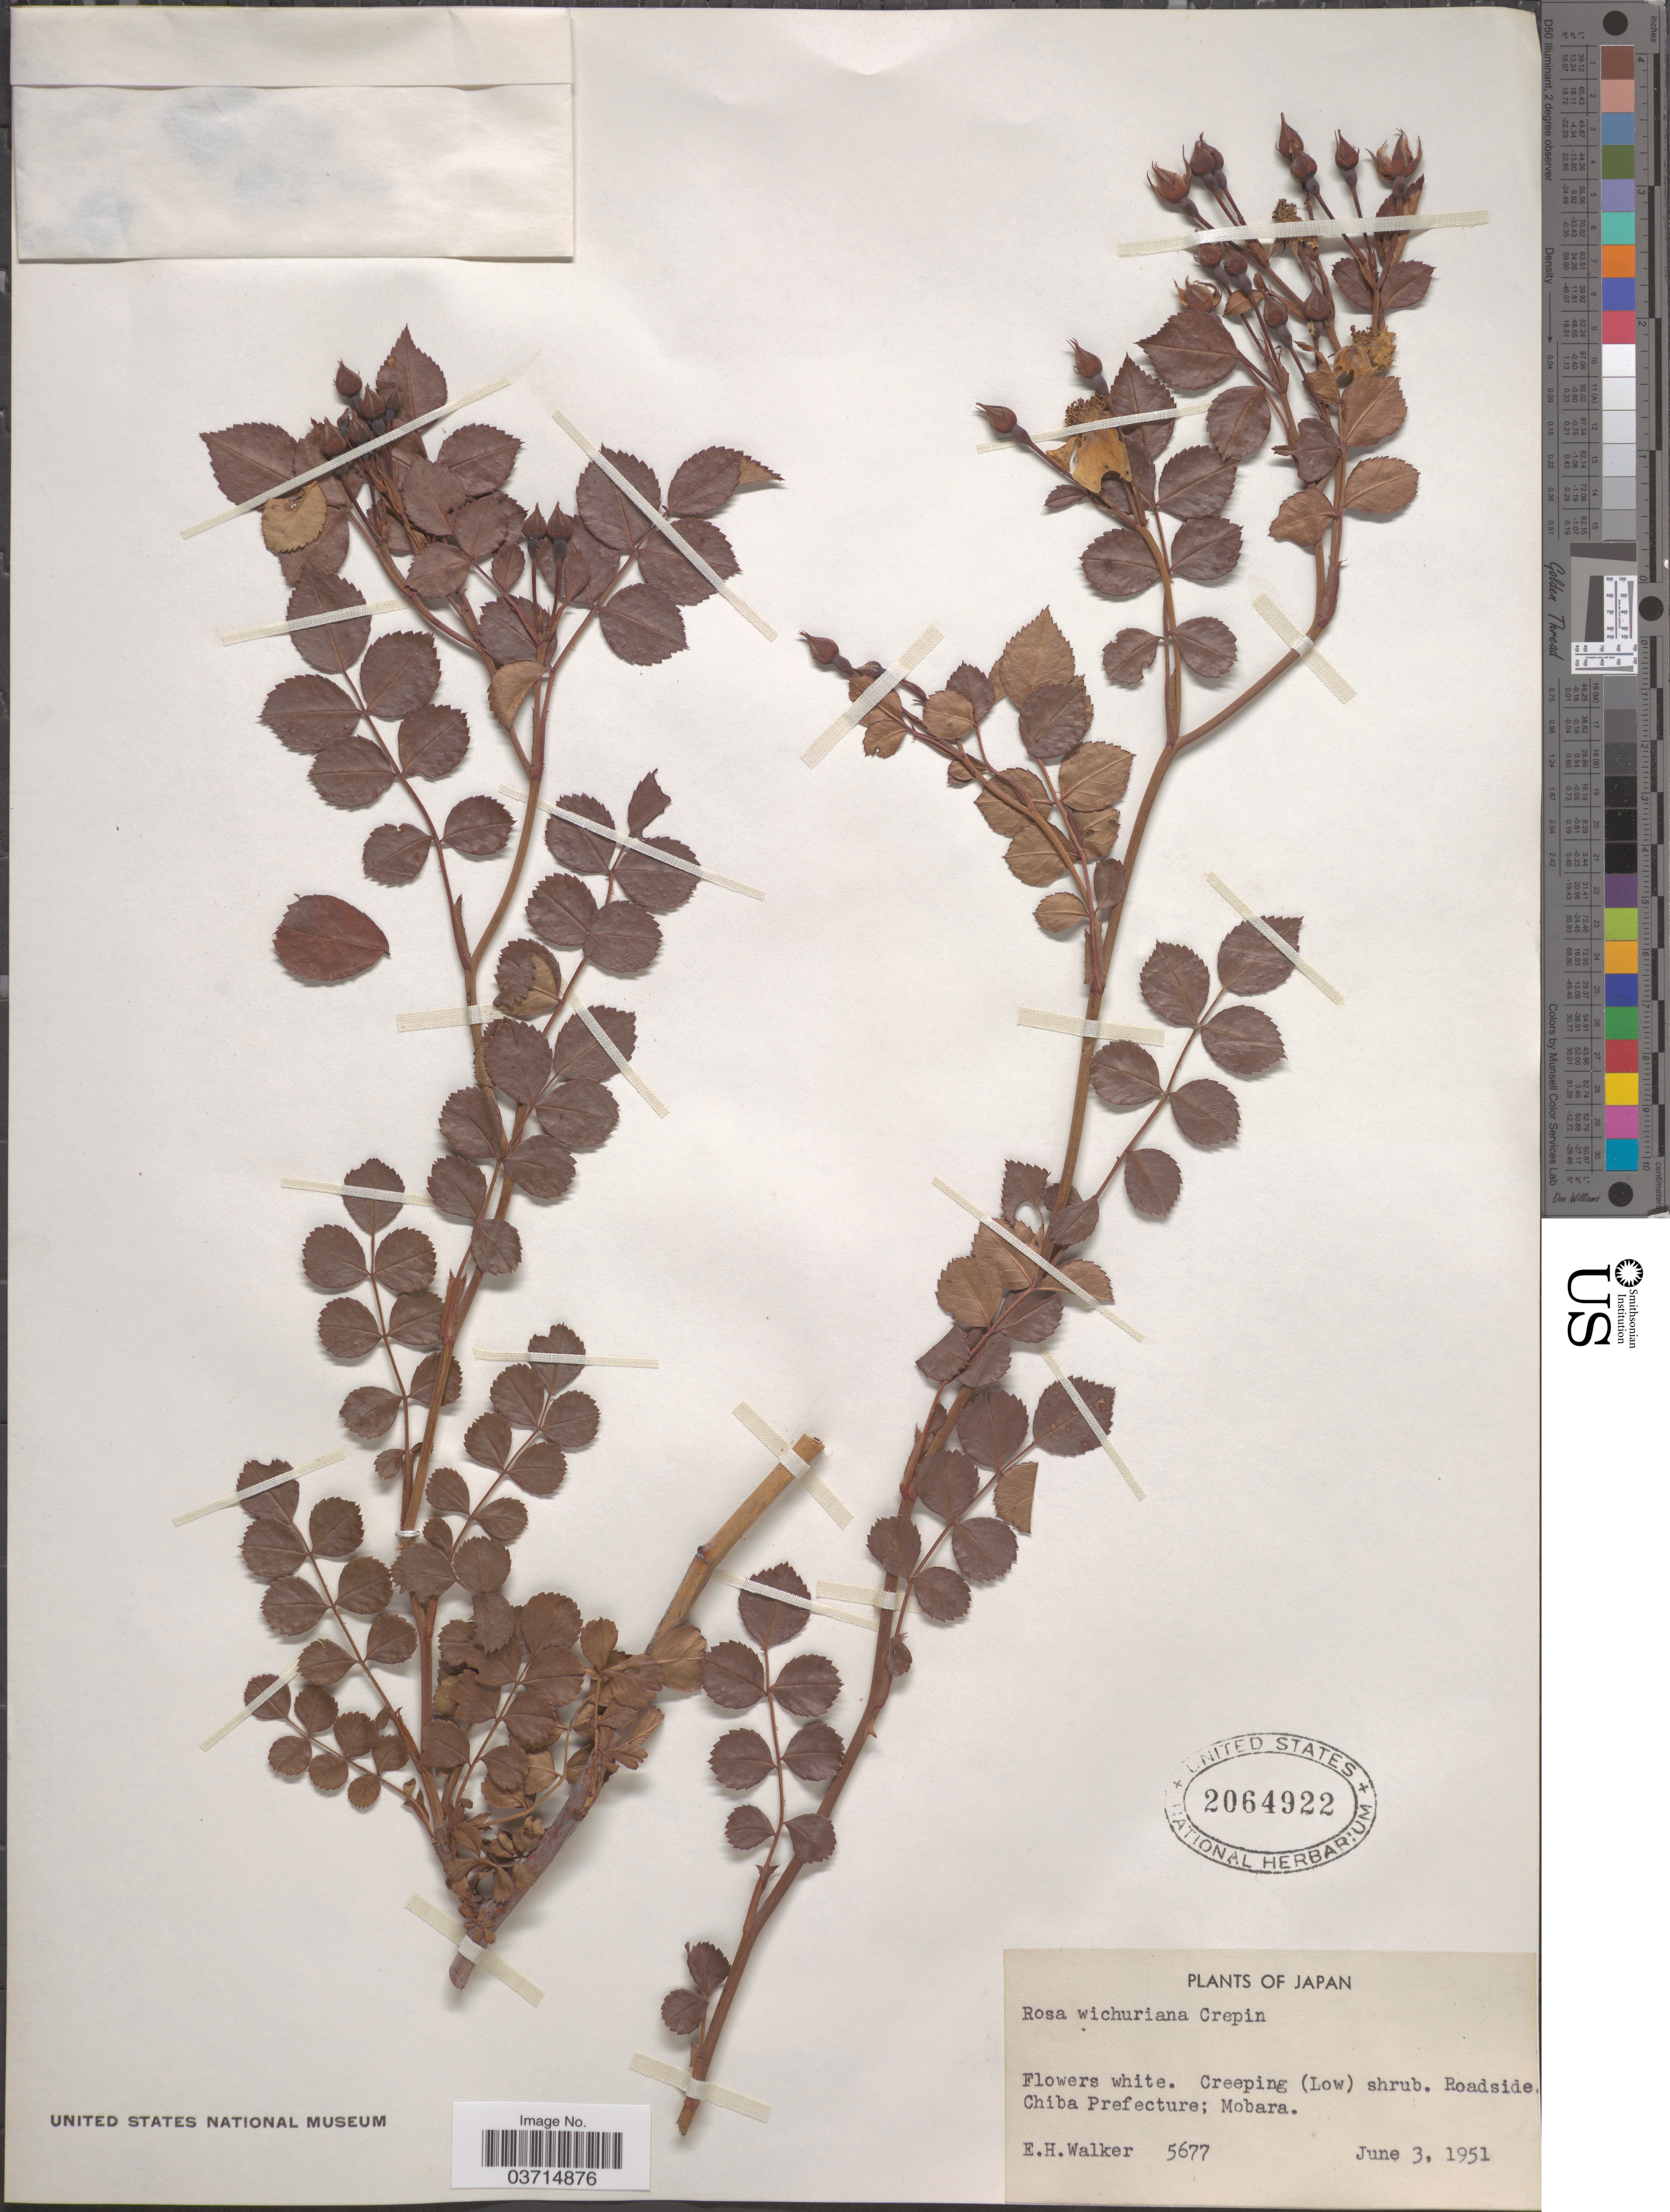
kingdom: Plantae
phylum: Tracheophyta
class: Magnoliopsida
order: Rosales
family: Rosaceae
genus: Rosa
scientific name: Rosa wichuraiana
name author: Crepin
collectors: E. H. Walker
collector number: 5677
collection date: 1951-06-03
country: Japan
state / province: Tiba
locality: Roadside Chiba Prefecture; Mobara.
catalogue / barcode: US 2064922